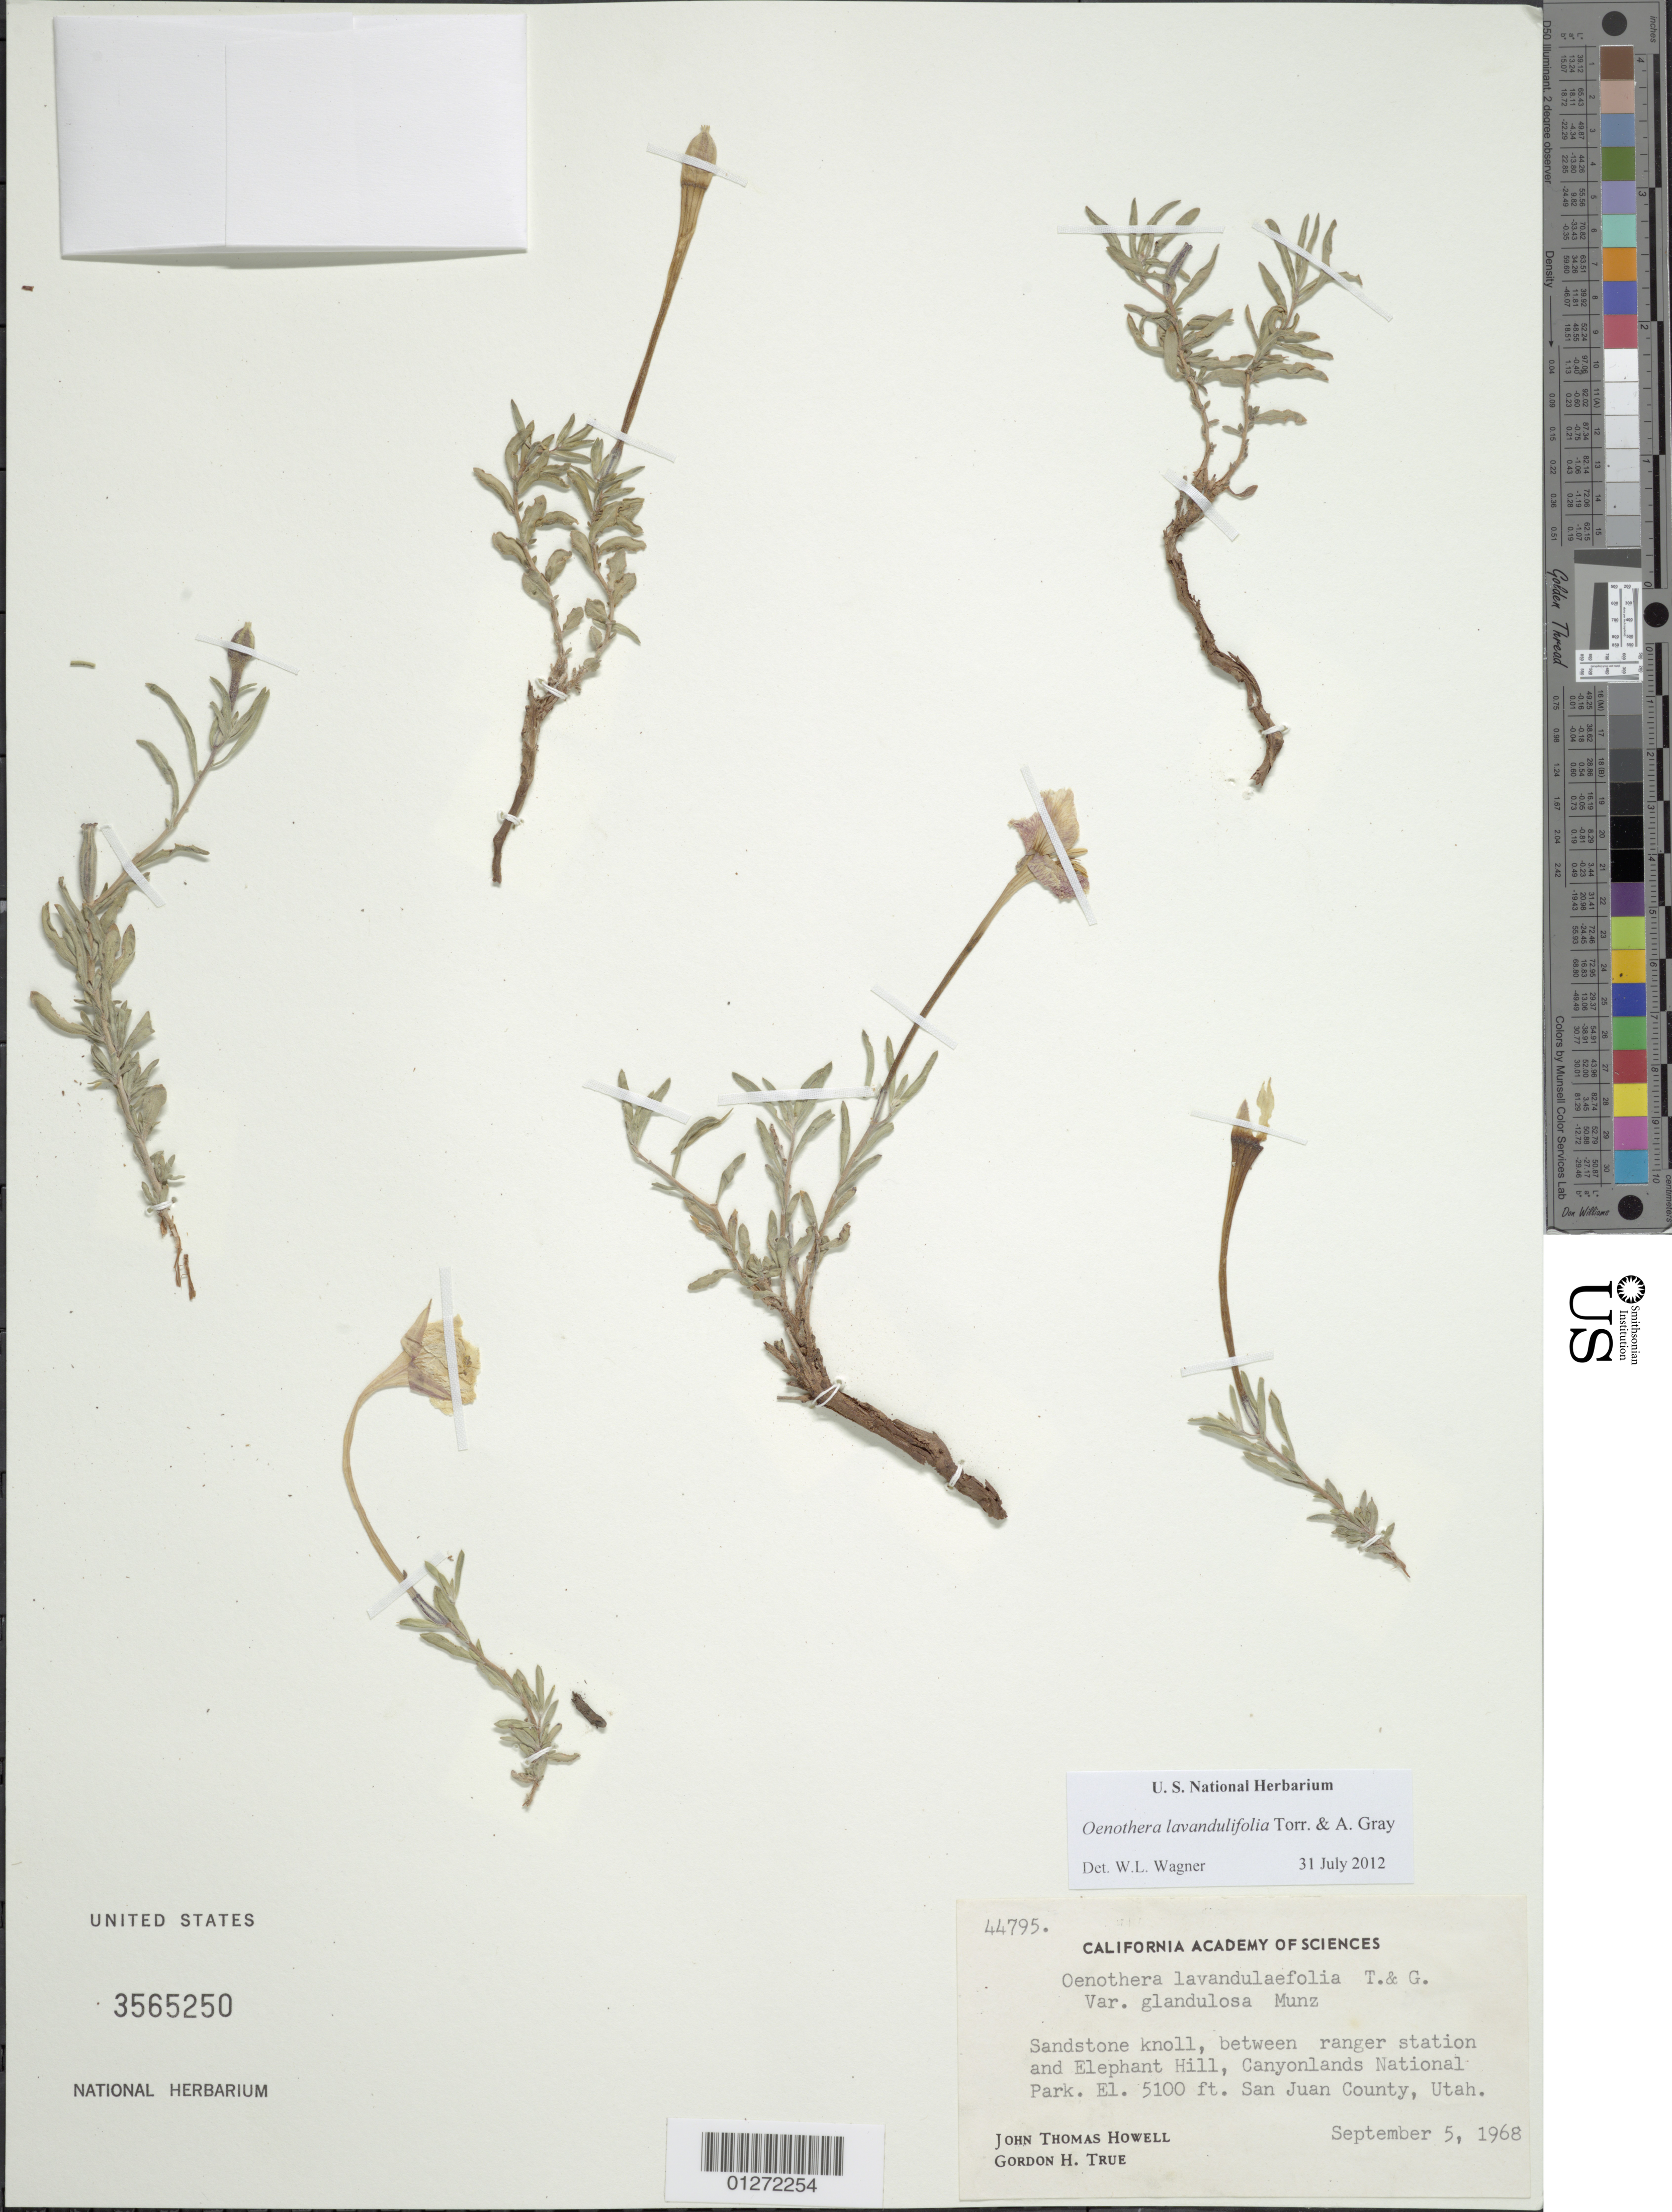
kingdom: Plantae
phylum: Tracheophyta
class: Magnoliopsida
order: Myrtales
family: Onagraceae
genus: Oenothera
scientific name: Oenothera lavandulifolia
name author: Torr. & A. Gray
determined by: Wagner, W. L., (BOT), Smithsonian Institution - National Museum of Natural History (UNITED STATES)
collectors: J. T. Howell & G. H. True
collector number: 44795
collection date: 1968-09-05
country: United States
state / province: Utah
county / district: San Juan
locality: Sandstone knoll, between ranger station and Elephant Hill, Canyonlands National Park.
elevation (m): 1554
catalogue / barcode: US 3565250